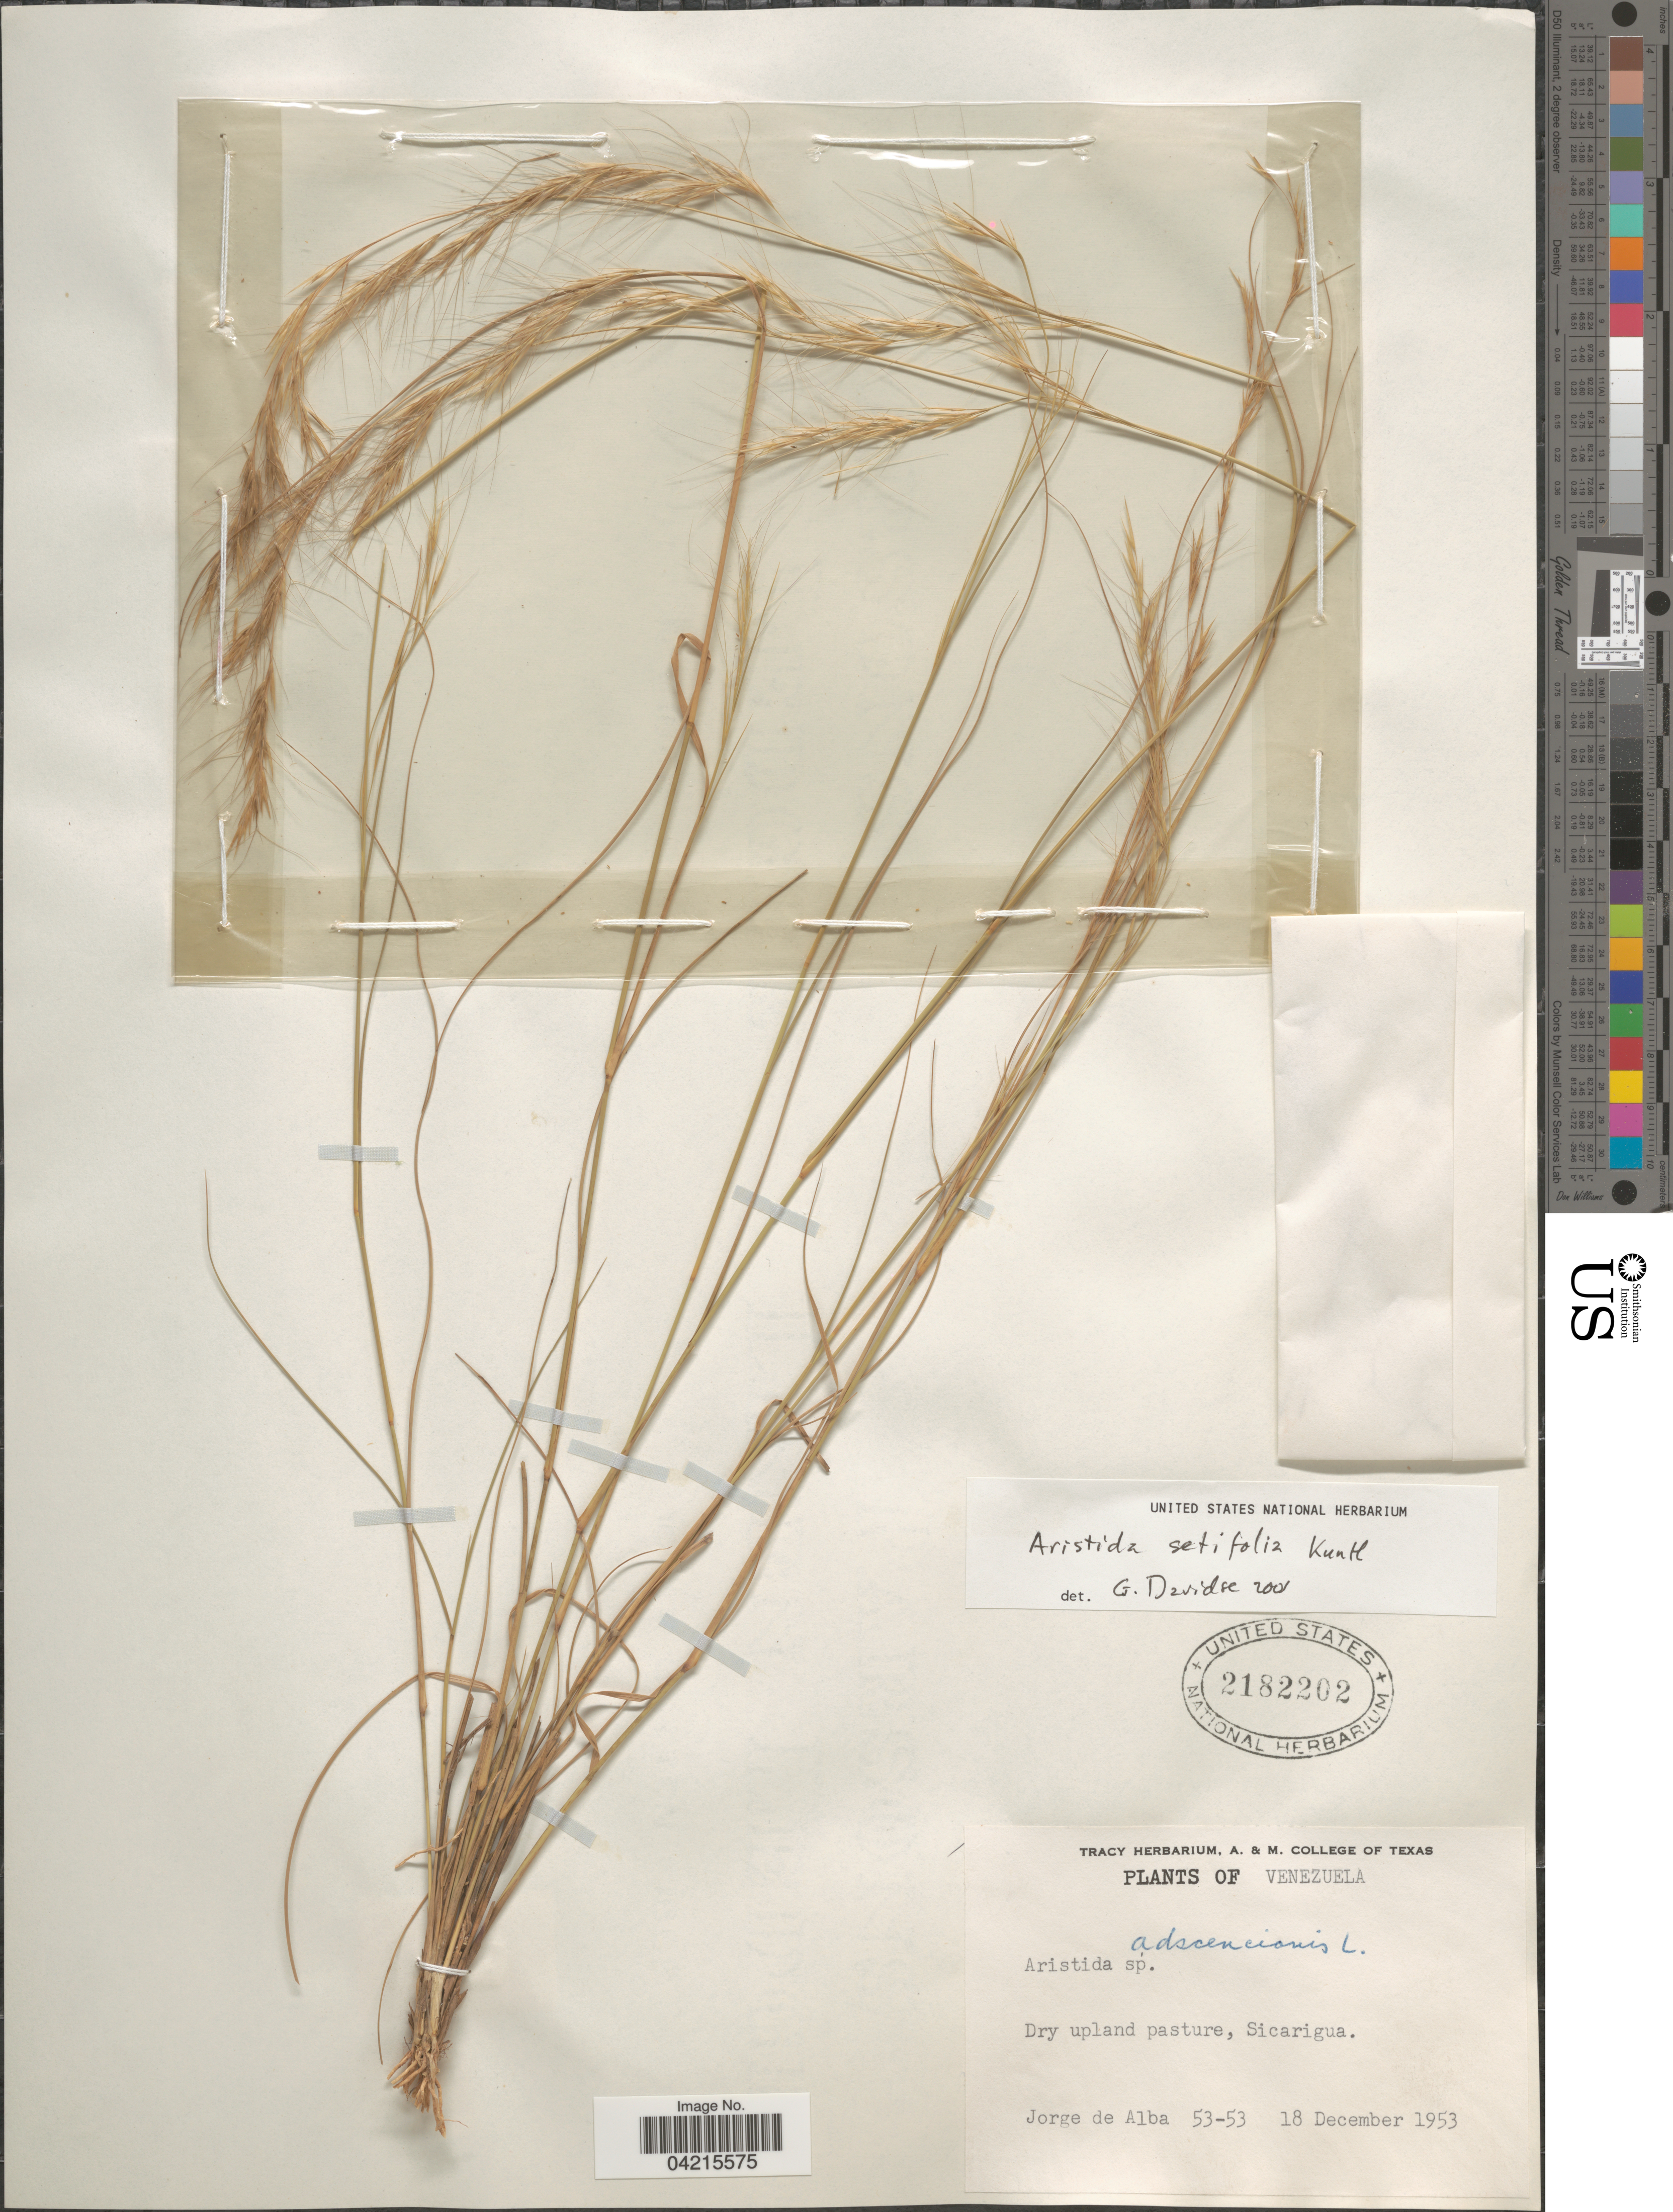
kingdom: Plantae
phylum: Tracheophyta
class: Liliopsida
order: Poales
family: Poaceae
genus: Aristida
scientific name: Aristida setifolia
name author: Kunth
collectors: J. Alba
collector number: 53-53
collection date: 1953-12-18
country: Venezuela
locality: Dry upland pasture, Sicarigua.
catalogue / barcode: US 2182202